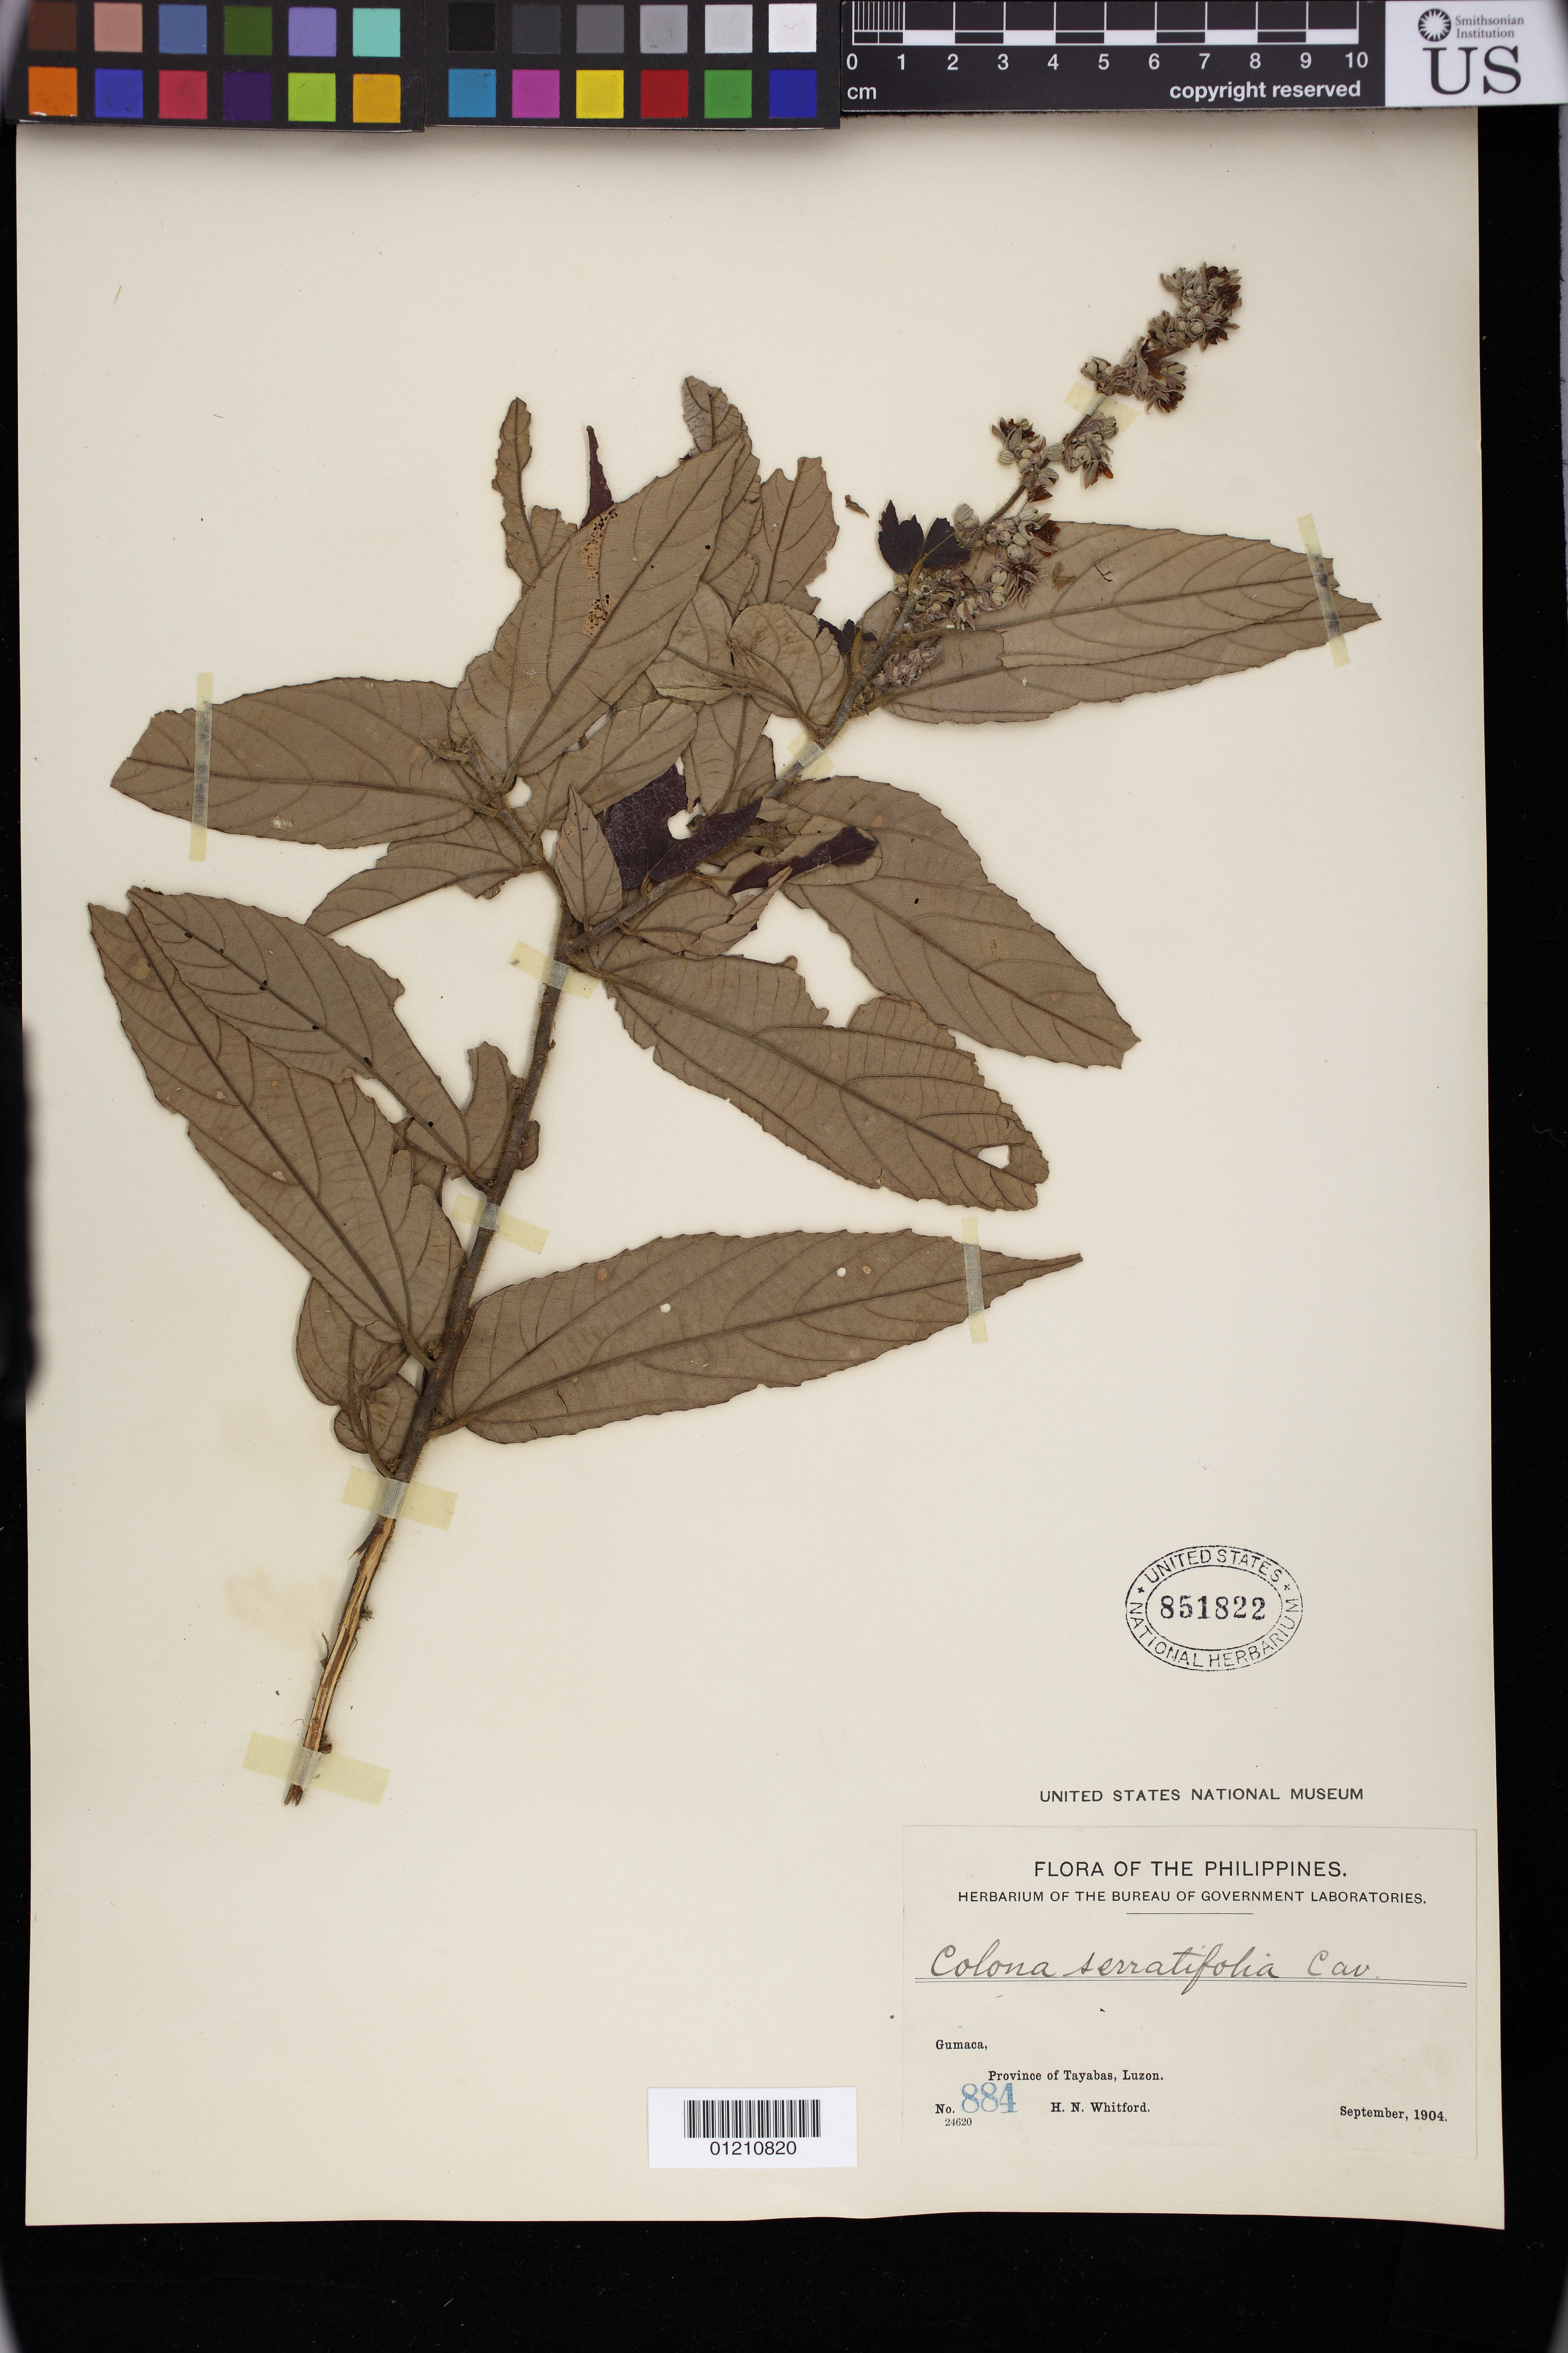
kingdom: Plantae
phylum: Tracheophyta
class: Magnoliopsida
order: Malvales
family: Malvaceae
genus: Colona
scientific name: Colona serratifolia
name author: Cav.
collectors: H. N. Whitford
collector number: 884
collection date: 1904-09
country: Philippines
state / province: Calabarzon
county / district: Quezon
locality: Gumaca. Luzon.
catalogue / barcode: US 851822